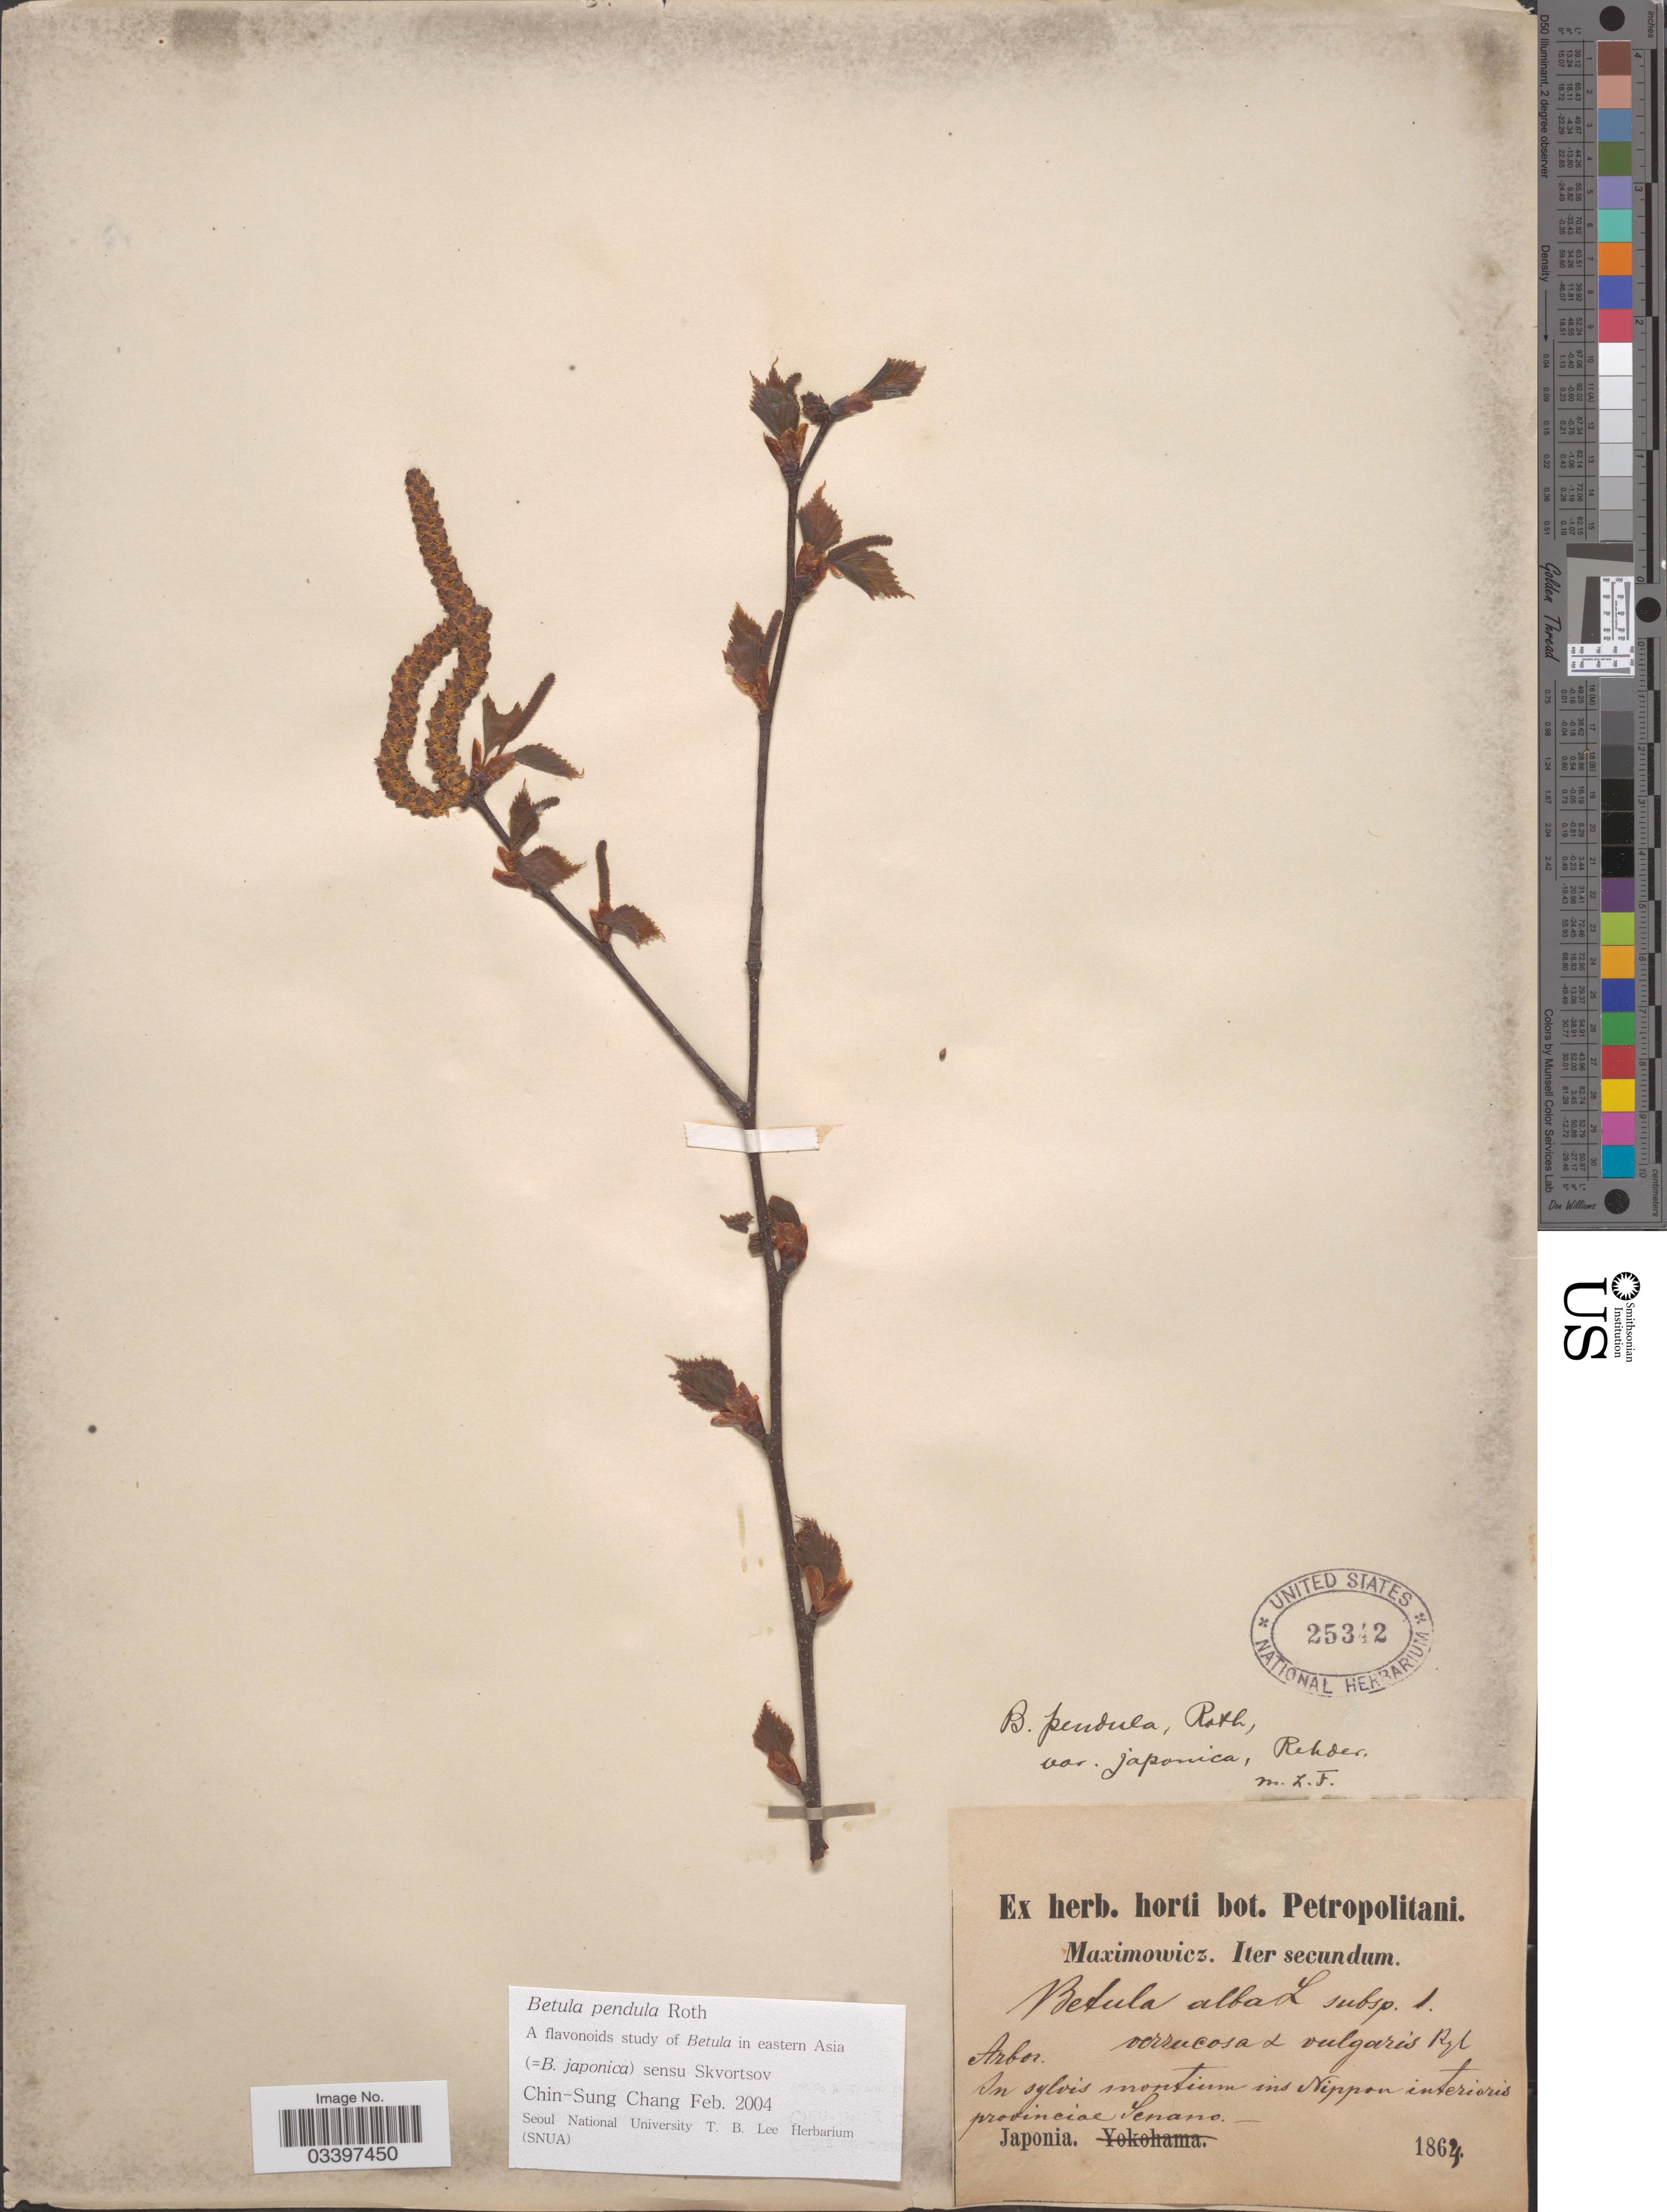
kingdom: Plantae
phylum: Tracheophyta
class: Magnoliopsida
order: Fagales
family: Betulaceae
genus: Betula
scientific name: Betula pendula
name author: Roth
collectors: Maximowicz, --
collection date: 1864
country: Japan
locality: In sylvis montium ins Nippon interioris provinciae Senano.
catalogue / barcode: US 25342